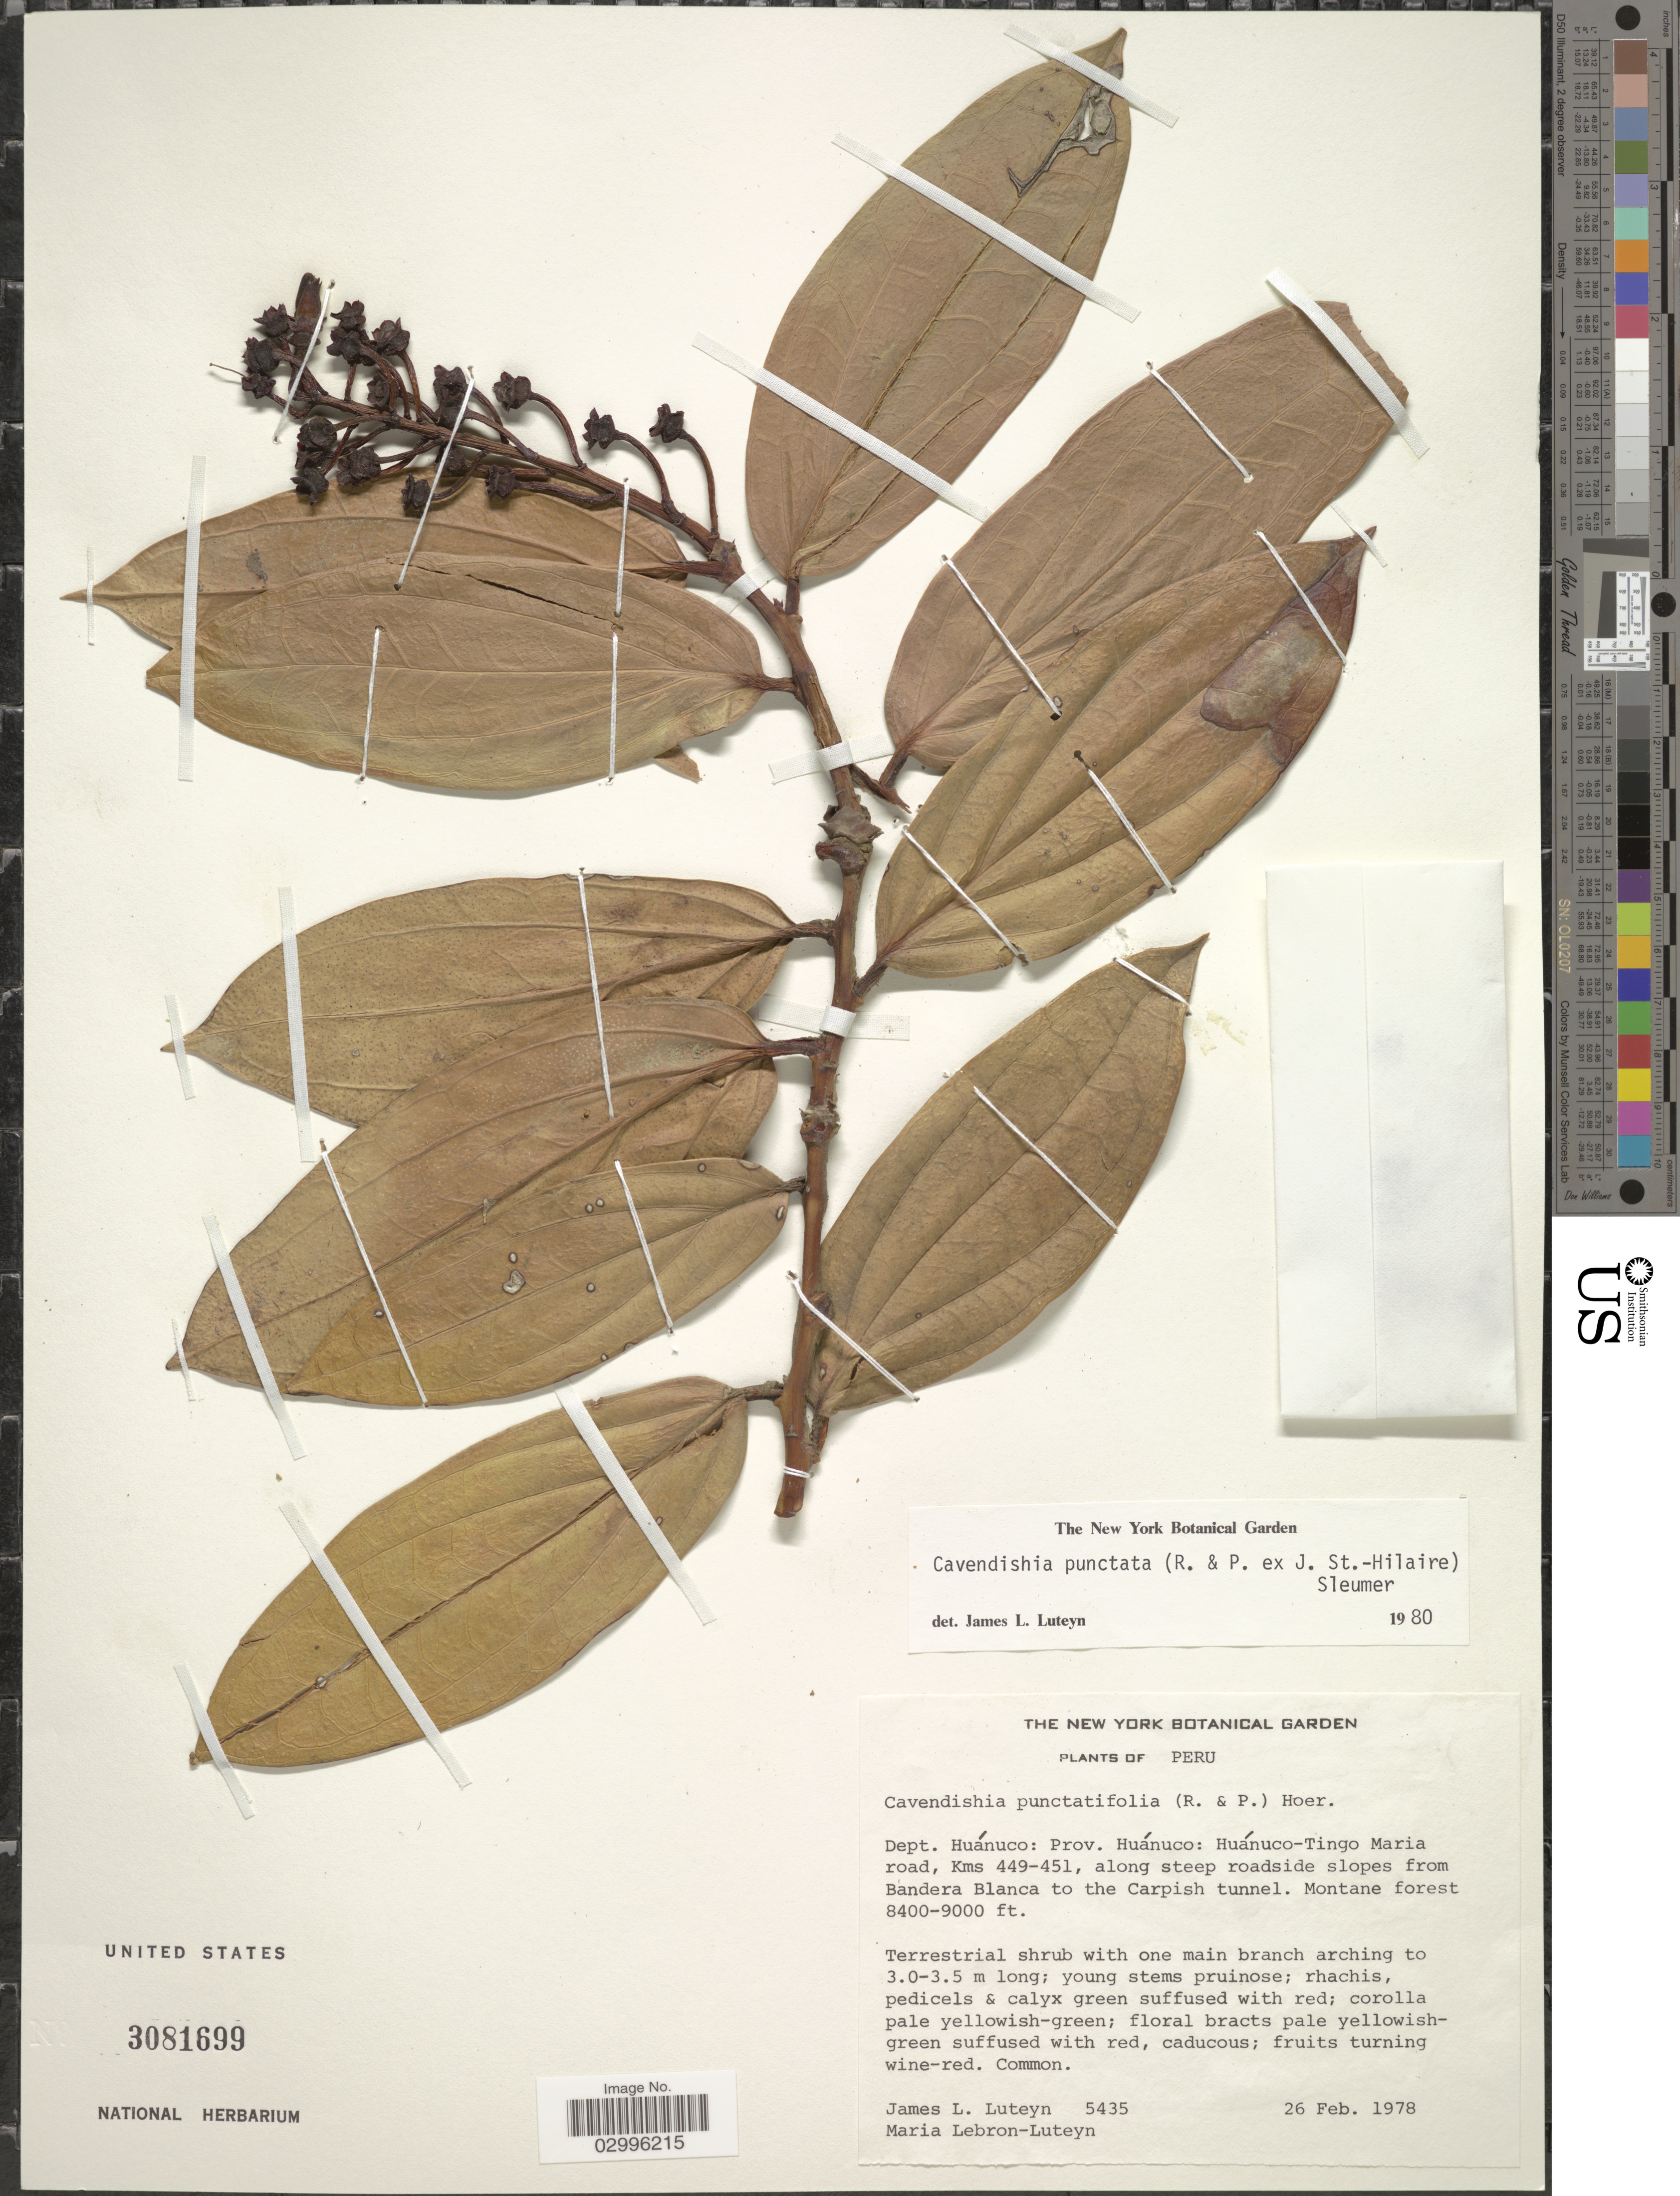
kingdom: Plantae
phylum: Tracheophyta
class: Magnoliopsida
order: Ericales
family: Ericaceae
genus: Cavendishia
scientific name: Cavendishia punctata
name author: (Ruiz & Pav. ex J. St.-Hil.) Sleumer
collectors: J. L. Luteyn & M. L. Lebrón-Luteyn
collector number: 5435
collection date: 1978-02-26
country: Peru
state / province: Huánuco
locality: Dept. Huánuco: Prov. Huánuco: Huánuco-Tingo Maria road, Kms 449-451, along steep roadside slopes from Bandera Blanca to the Carpish tunnel.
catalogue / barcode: US 3081699